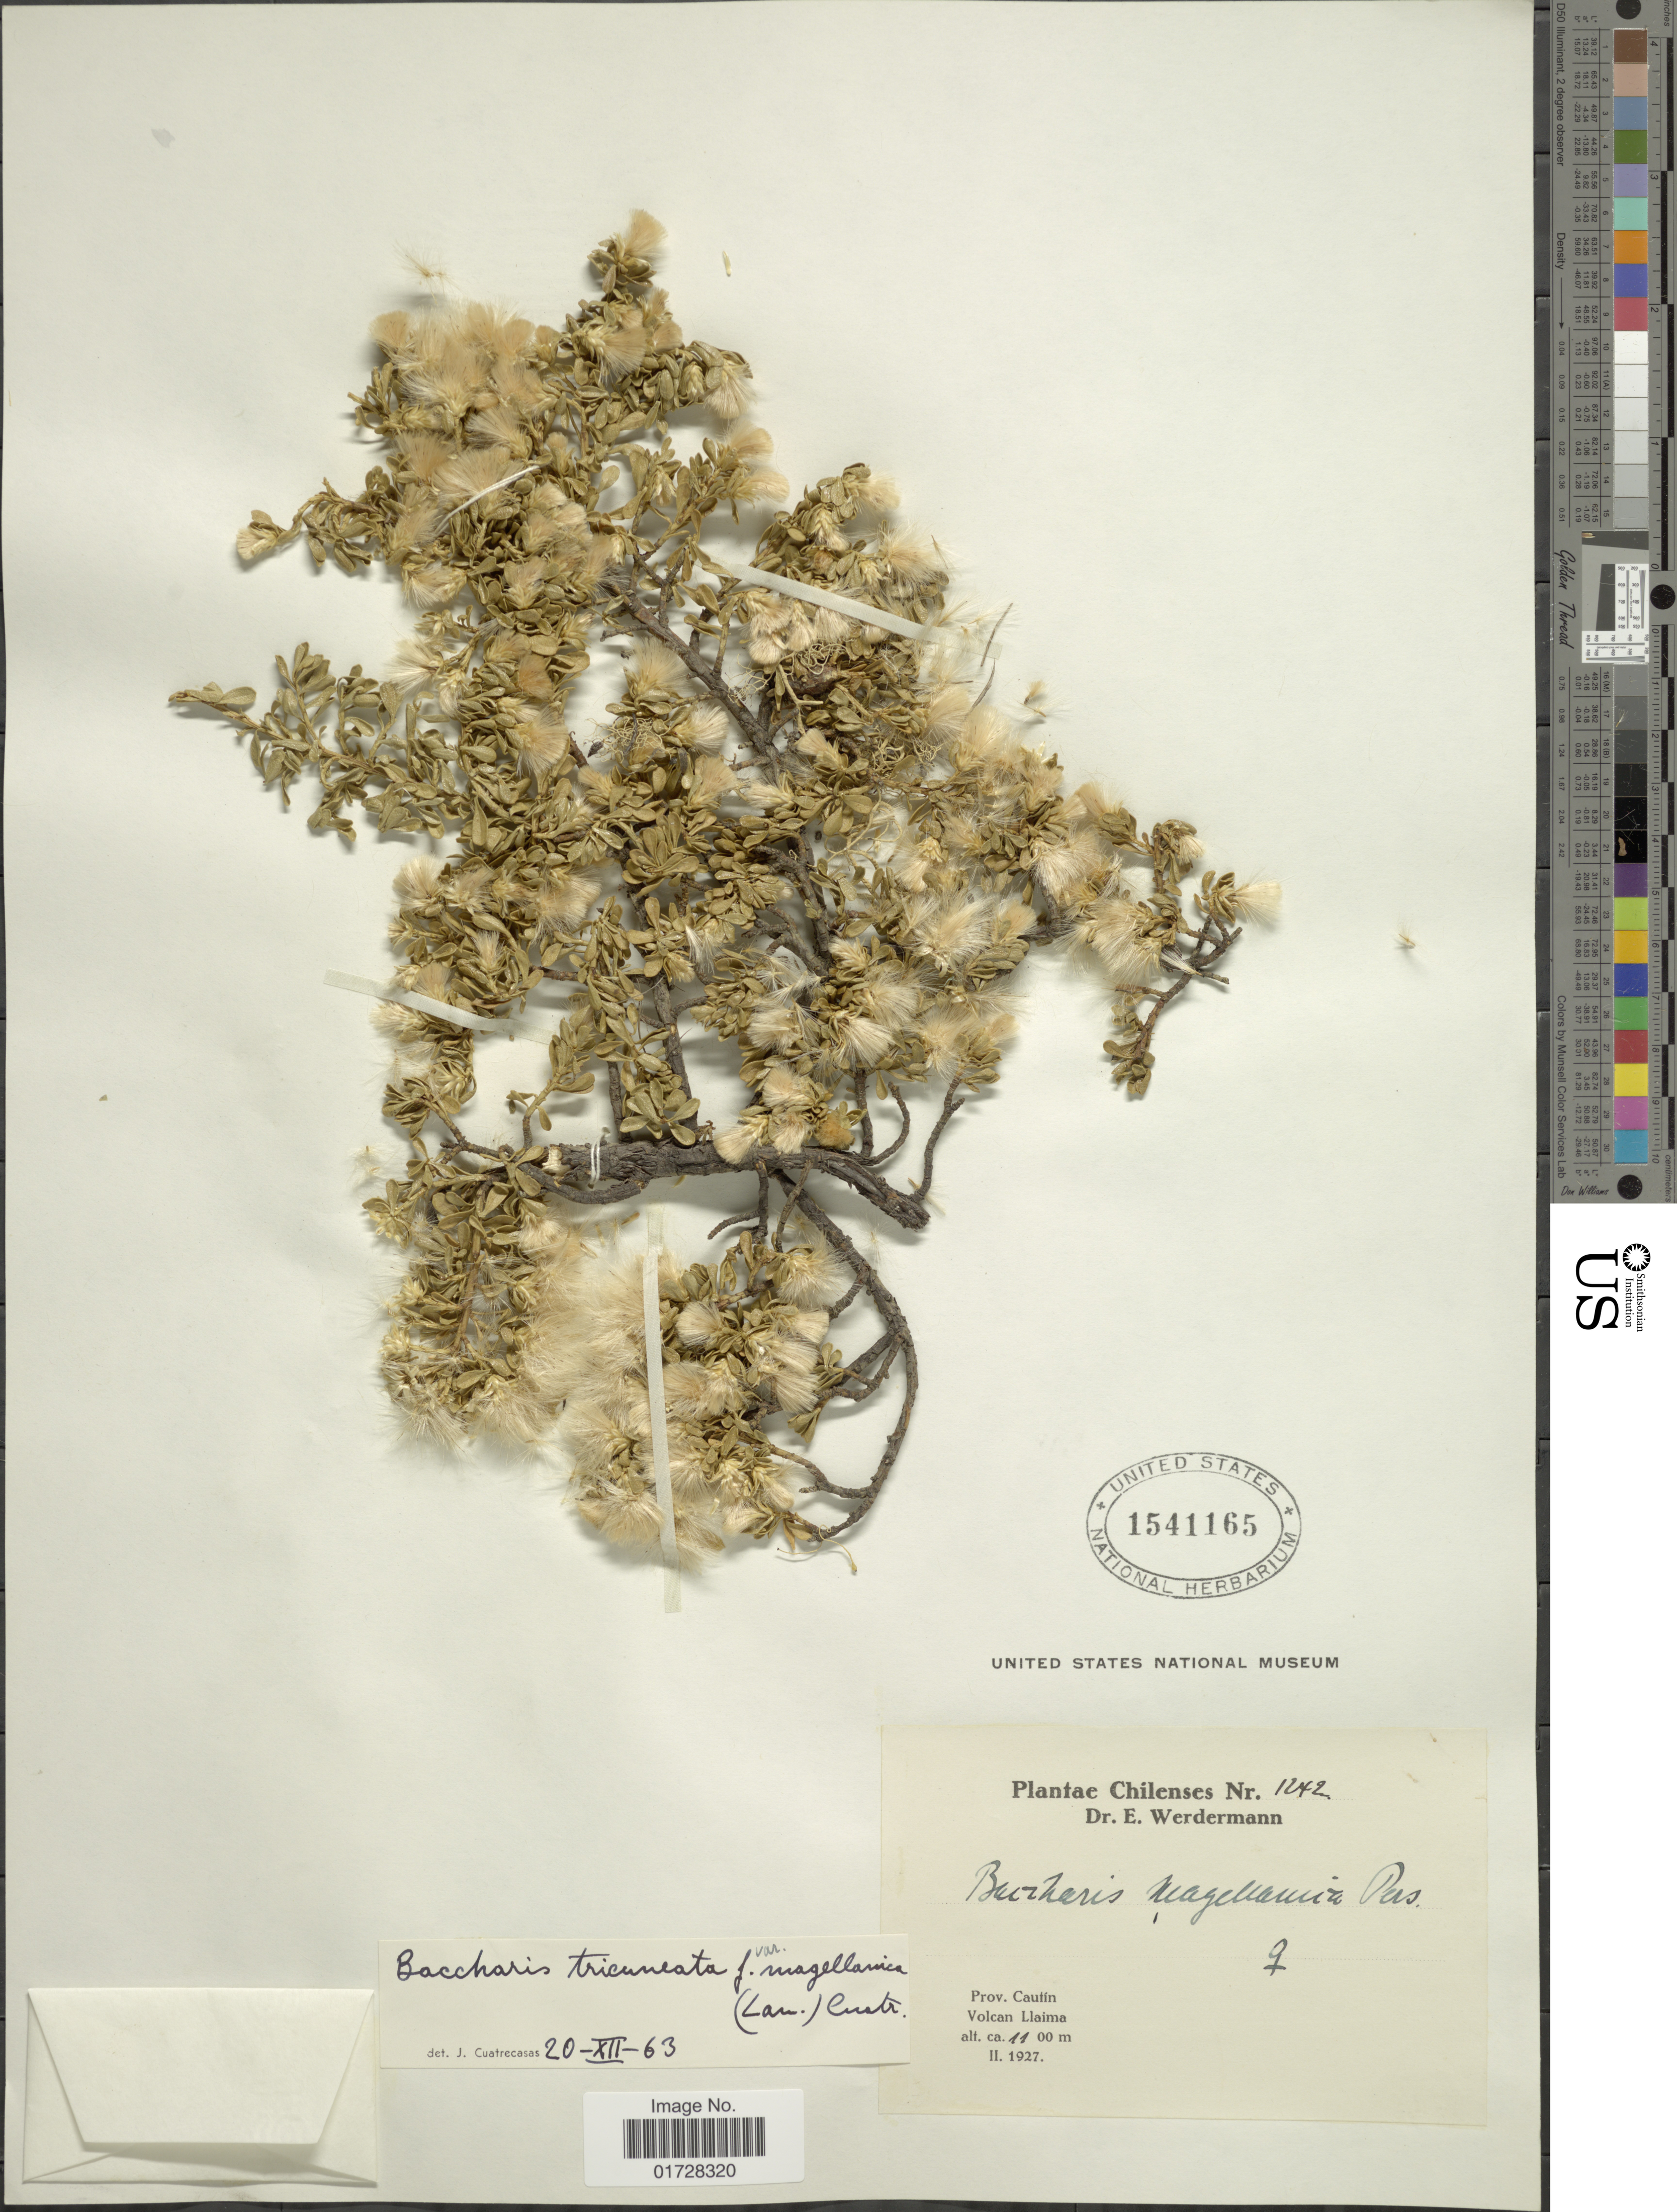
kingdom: Plantae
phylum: Tracheophyta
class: Magnoliopsida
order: Asterales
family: Asteraceae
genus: Baccharis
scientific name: Baccharis tricuneata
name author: (L. f.) Pers.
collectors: E. Werdermann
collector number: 1242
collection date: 1927-02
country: Chile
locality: Prov. Cautin, Volcan Llaima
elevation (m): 1100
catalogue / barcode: US 1541165